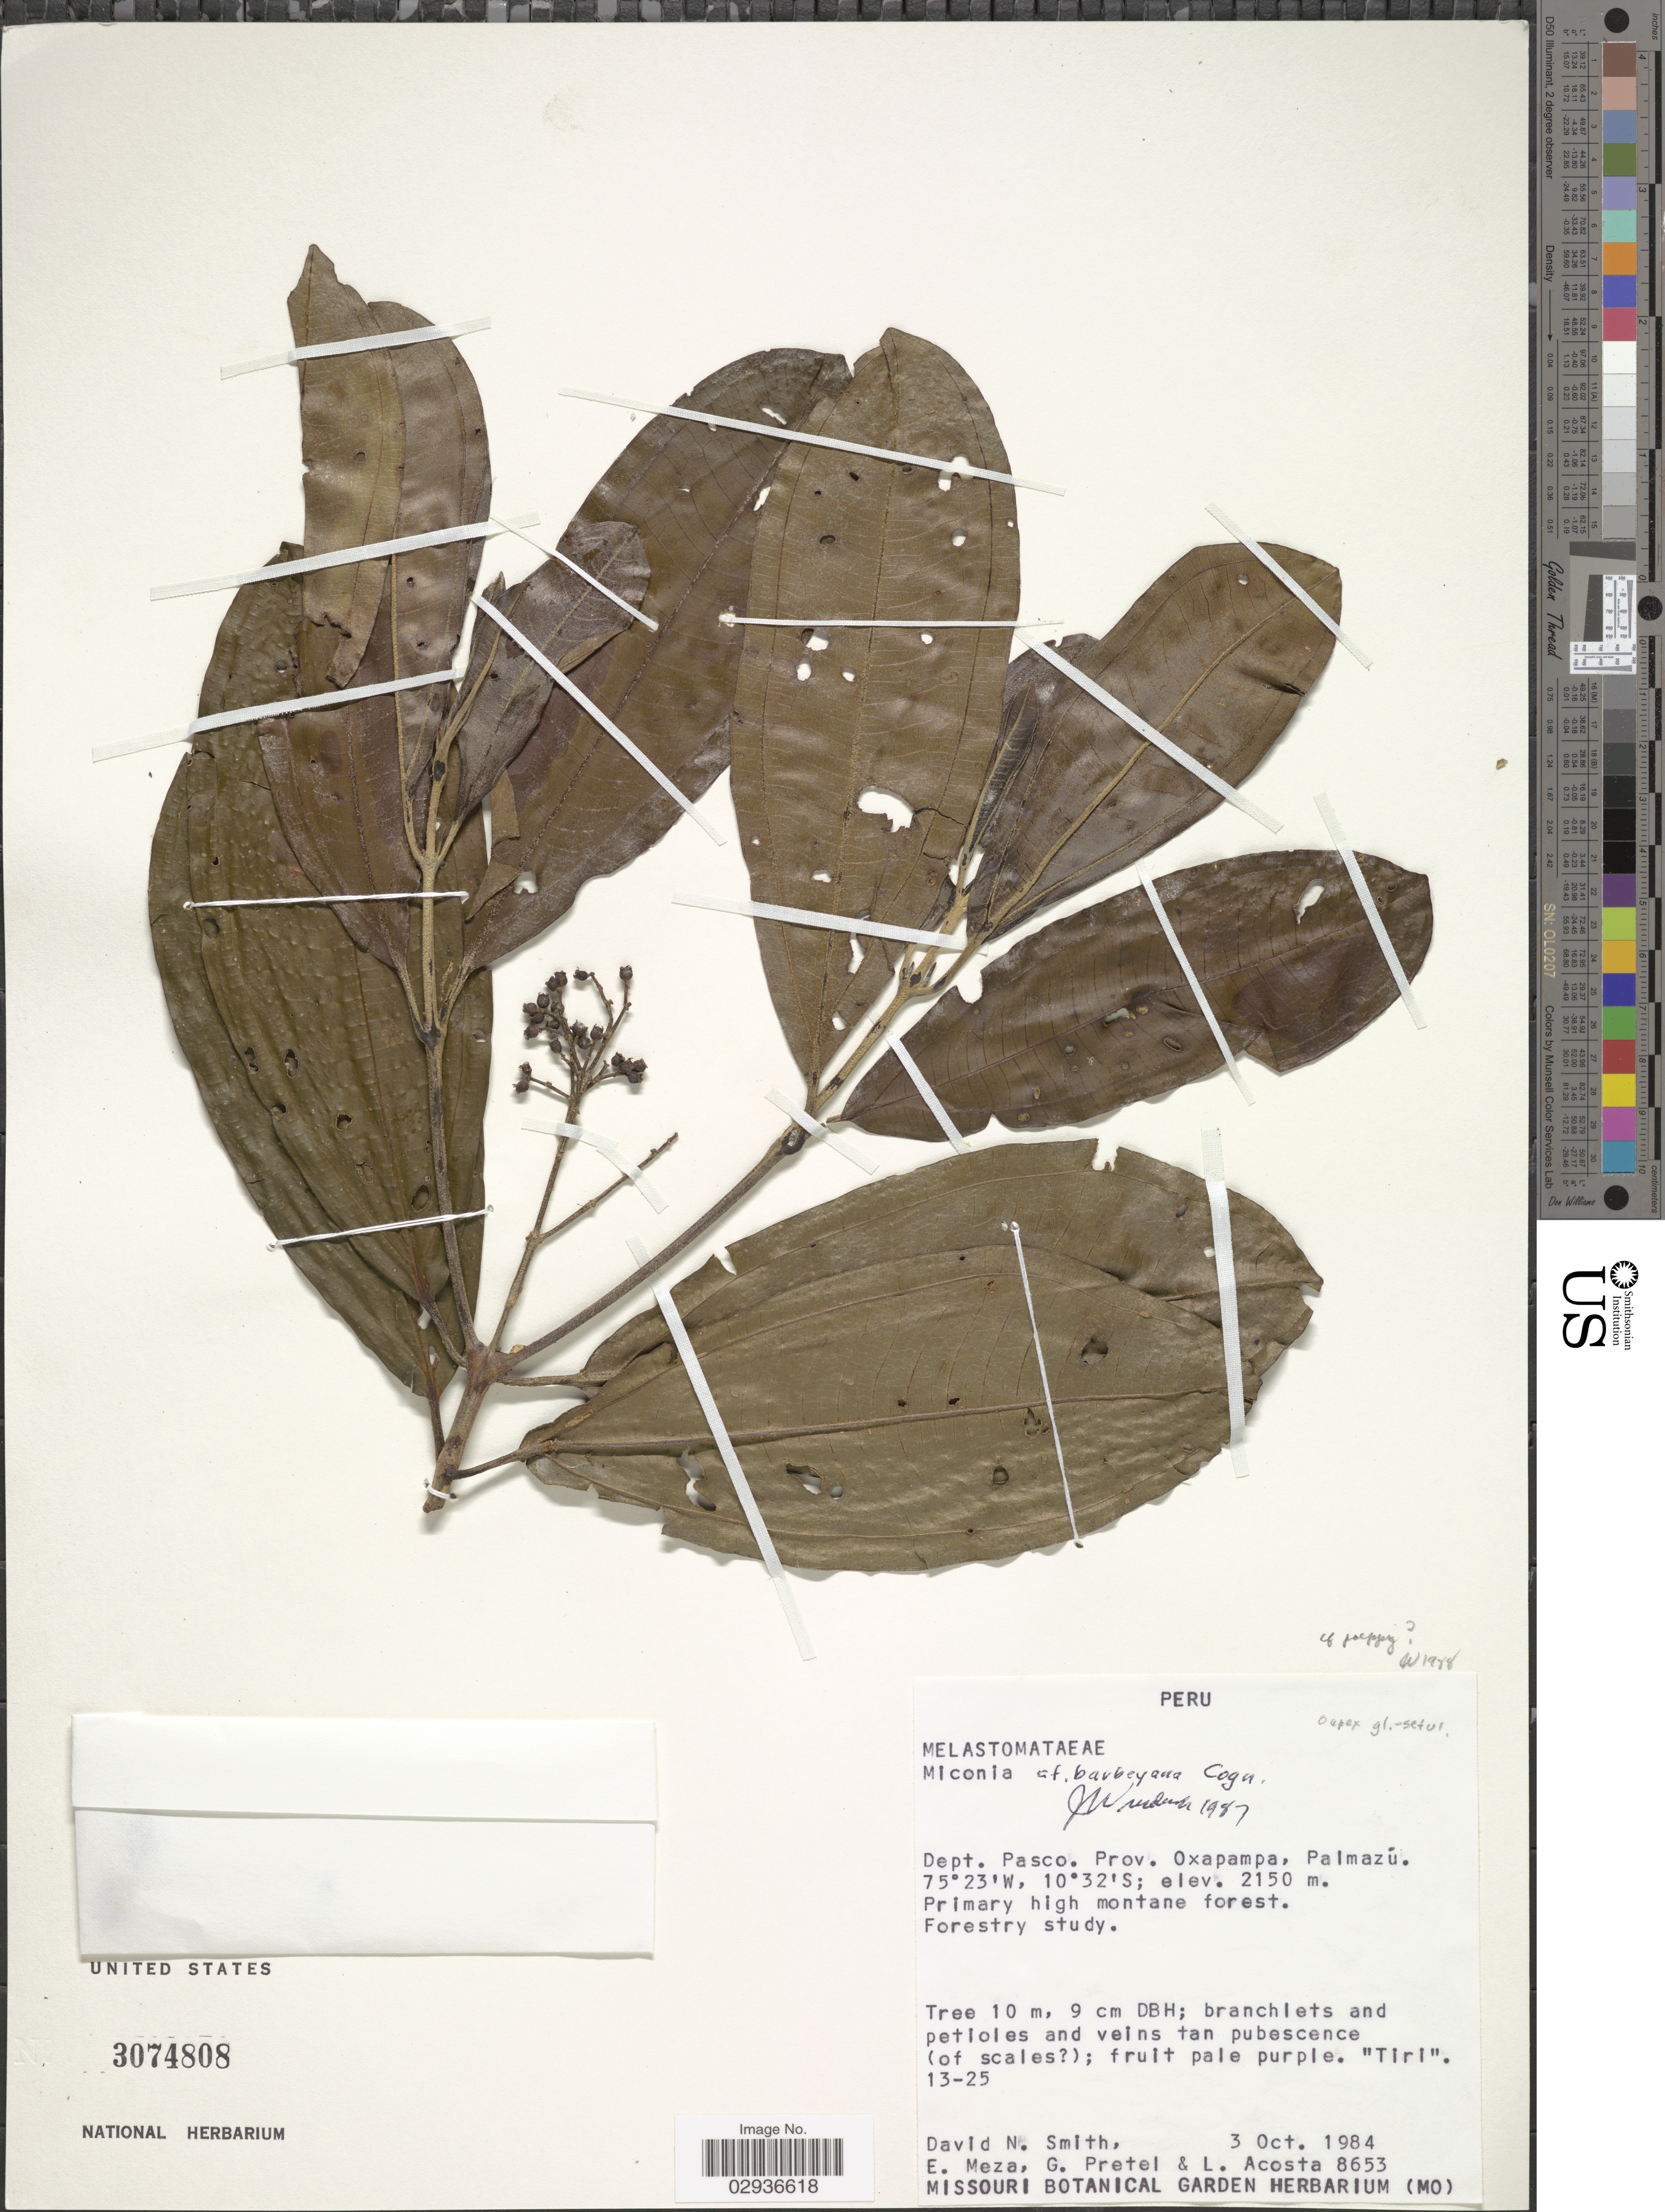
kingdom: Plantae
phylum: Tracheophyta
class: Magnoliopsida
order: Myrtales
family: Melastomataceae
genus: Miconia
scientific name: Miconia barbeyana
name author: Cogn.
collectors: D. Smith, E. Meza, G. Pretel & L. Acosta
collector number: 8653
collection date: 1984-10-03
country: Peru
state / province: Pasco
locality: Dept. Pasco. Prov. Oxapampa, Palmazú.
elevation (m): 2150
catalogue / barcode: US 3074808